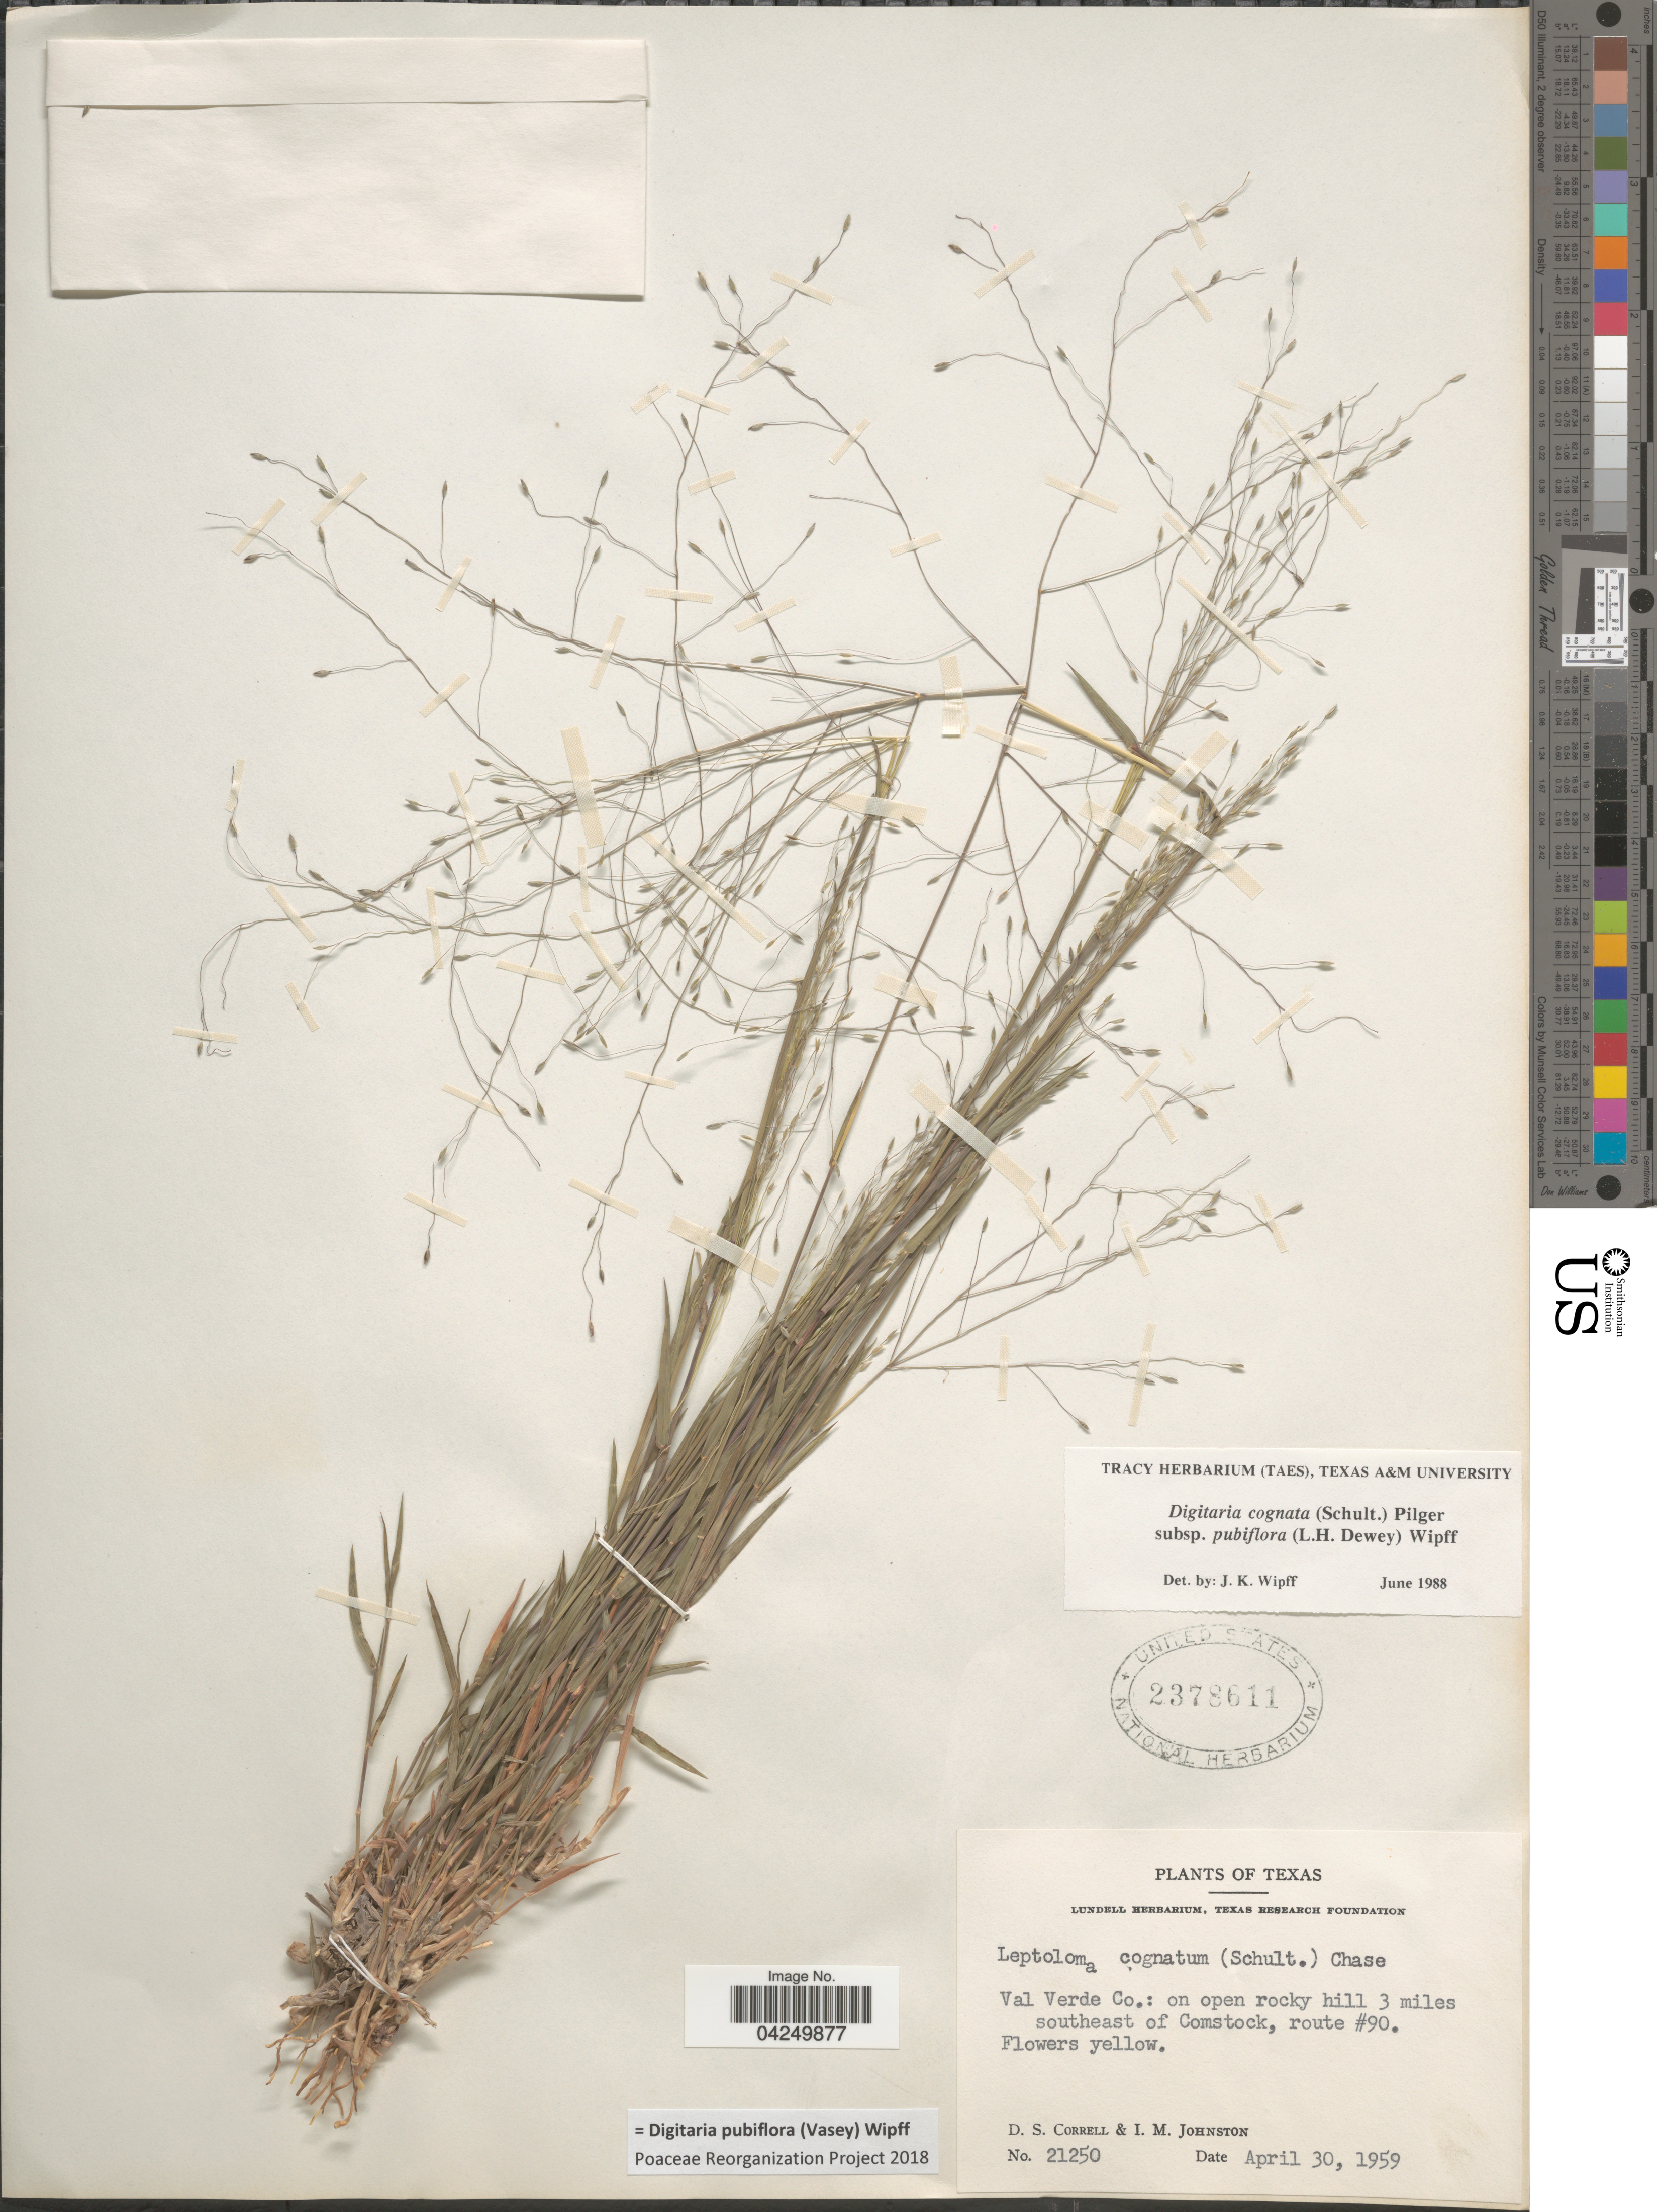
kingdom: Plantae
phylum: Tracheophyta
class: Liliopsida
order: Poales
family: Poaceae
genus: Digitaria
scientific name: Digitaria pubiflora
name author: (Vasey) Wipff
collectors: D. S. Correll & I.M. Johnston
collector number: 21250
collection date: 1959-04-30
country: United States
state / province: Texas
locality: Val Verde Co.: on open rocky hill 3 miles southeast of Comstock, route #90.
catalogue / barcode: US 2378611